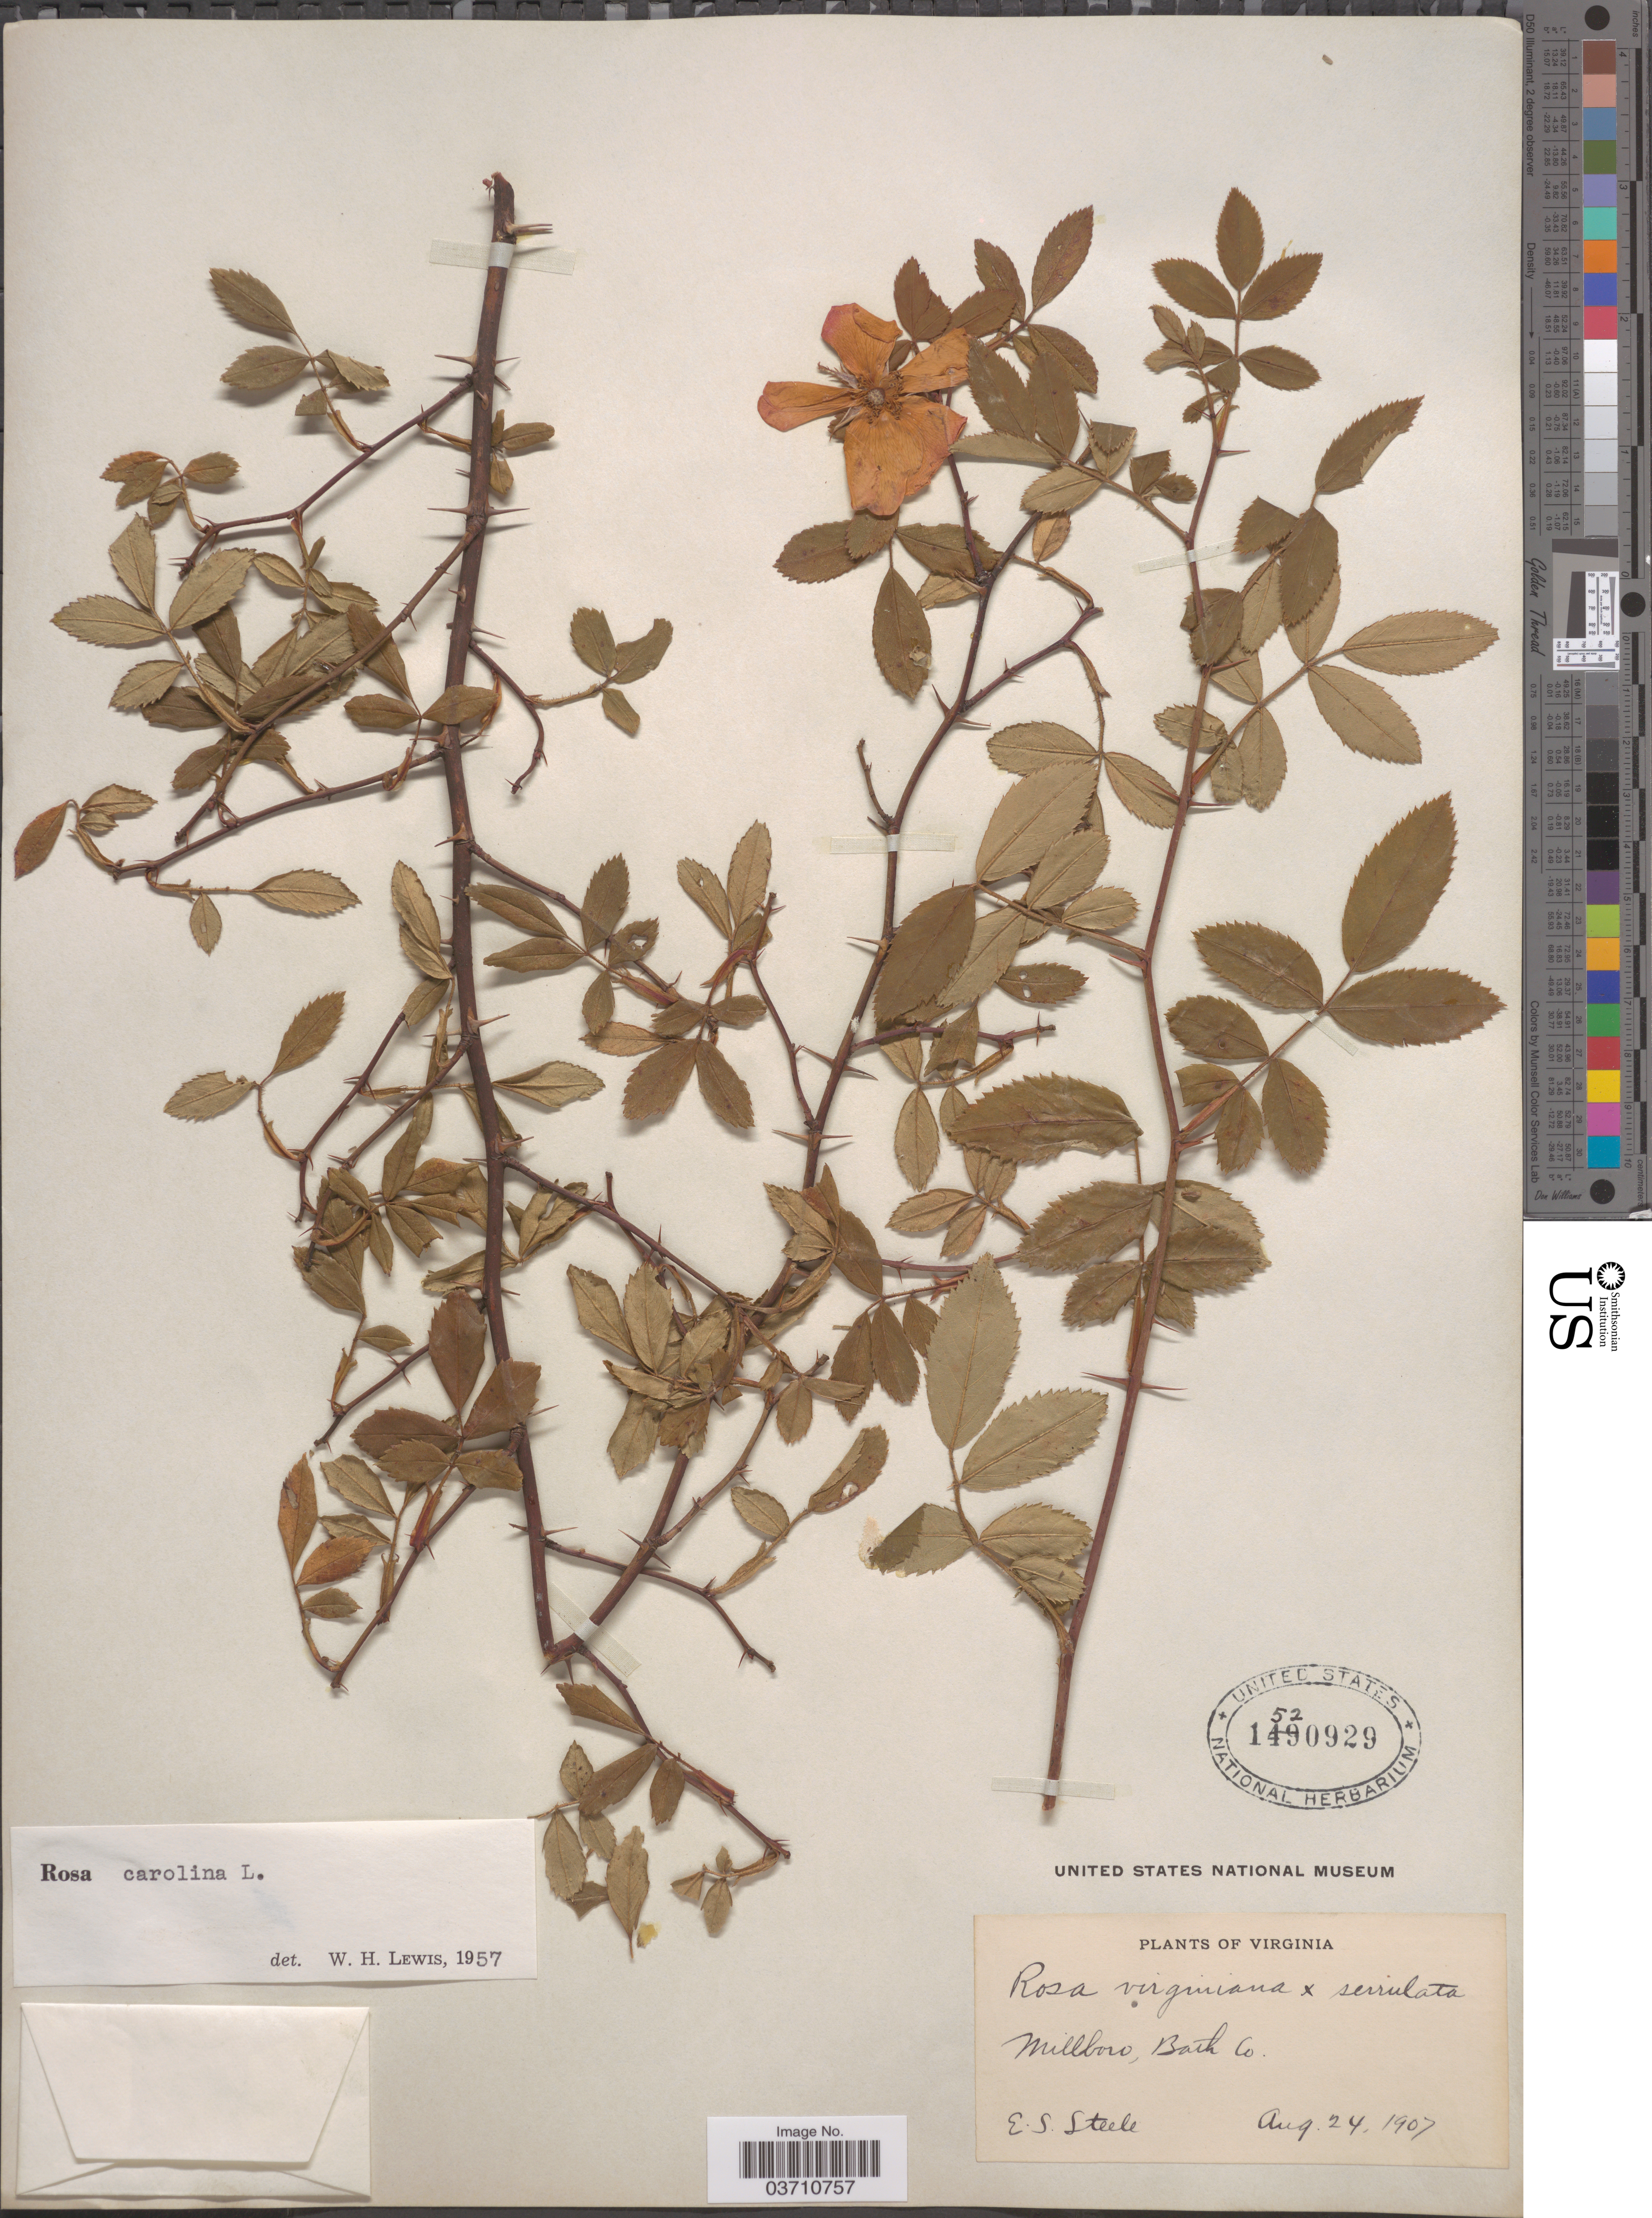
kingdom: Plantae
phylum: Tracheophyta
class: Magnoliopsida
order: Rosales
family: Rosaceae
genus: Rosa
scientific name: Rosa carolina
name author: L.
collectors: E. Steele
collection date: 1907-08-24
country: United States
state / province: Virginia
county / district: Bath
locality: Millboro, Bath Co.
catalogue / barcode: US 1520929